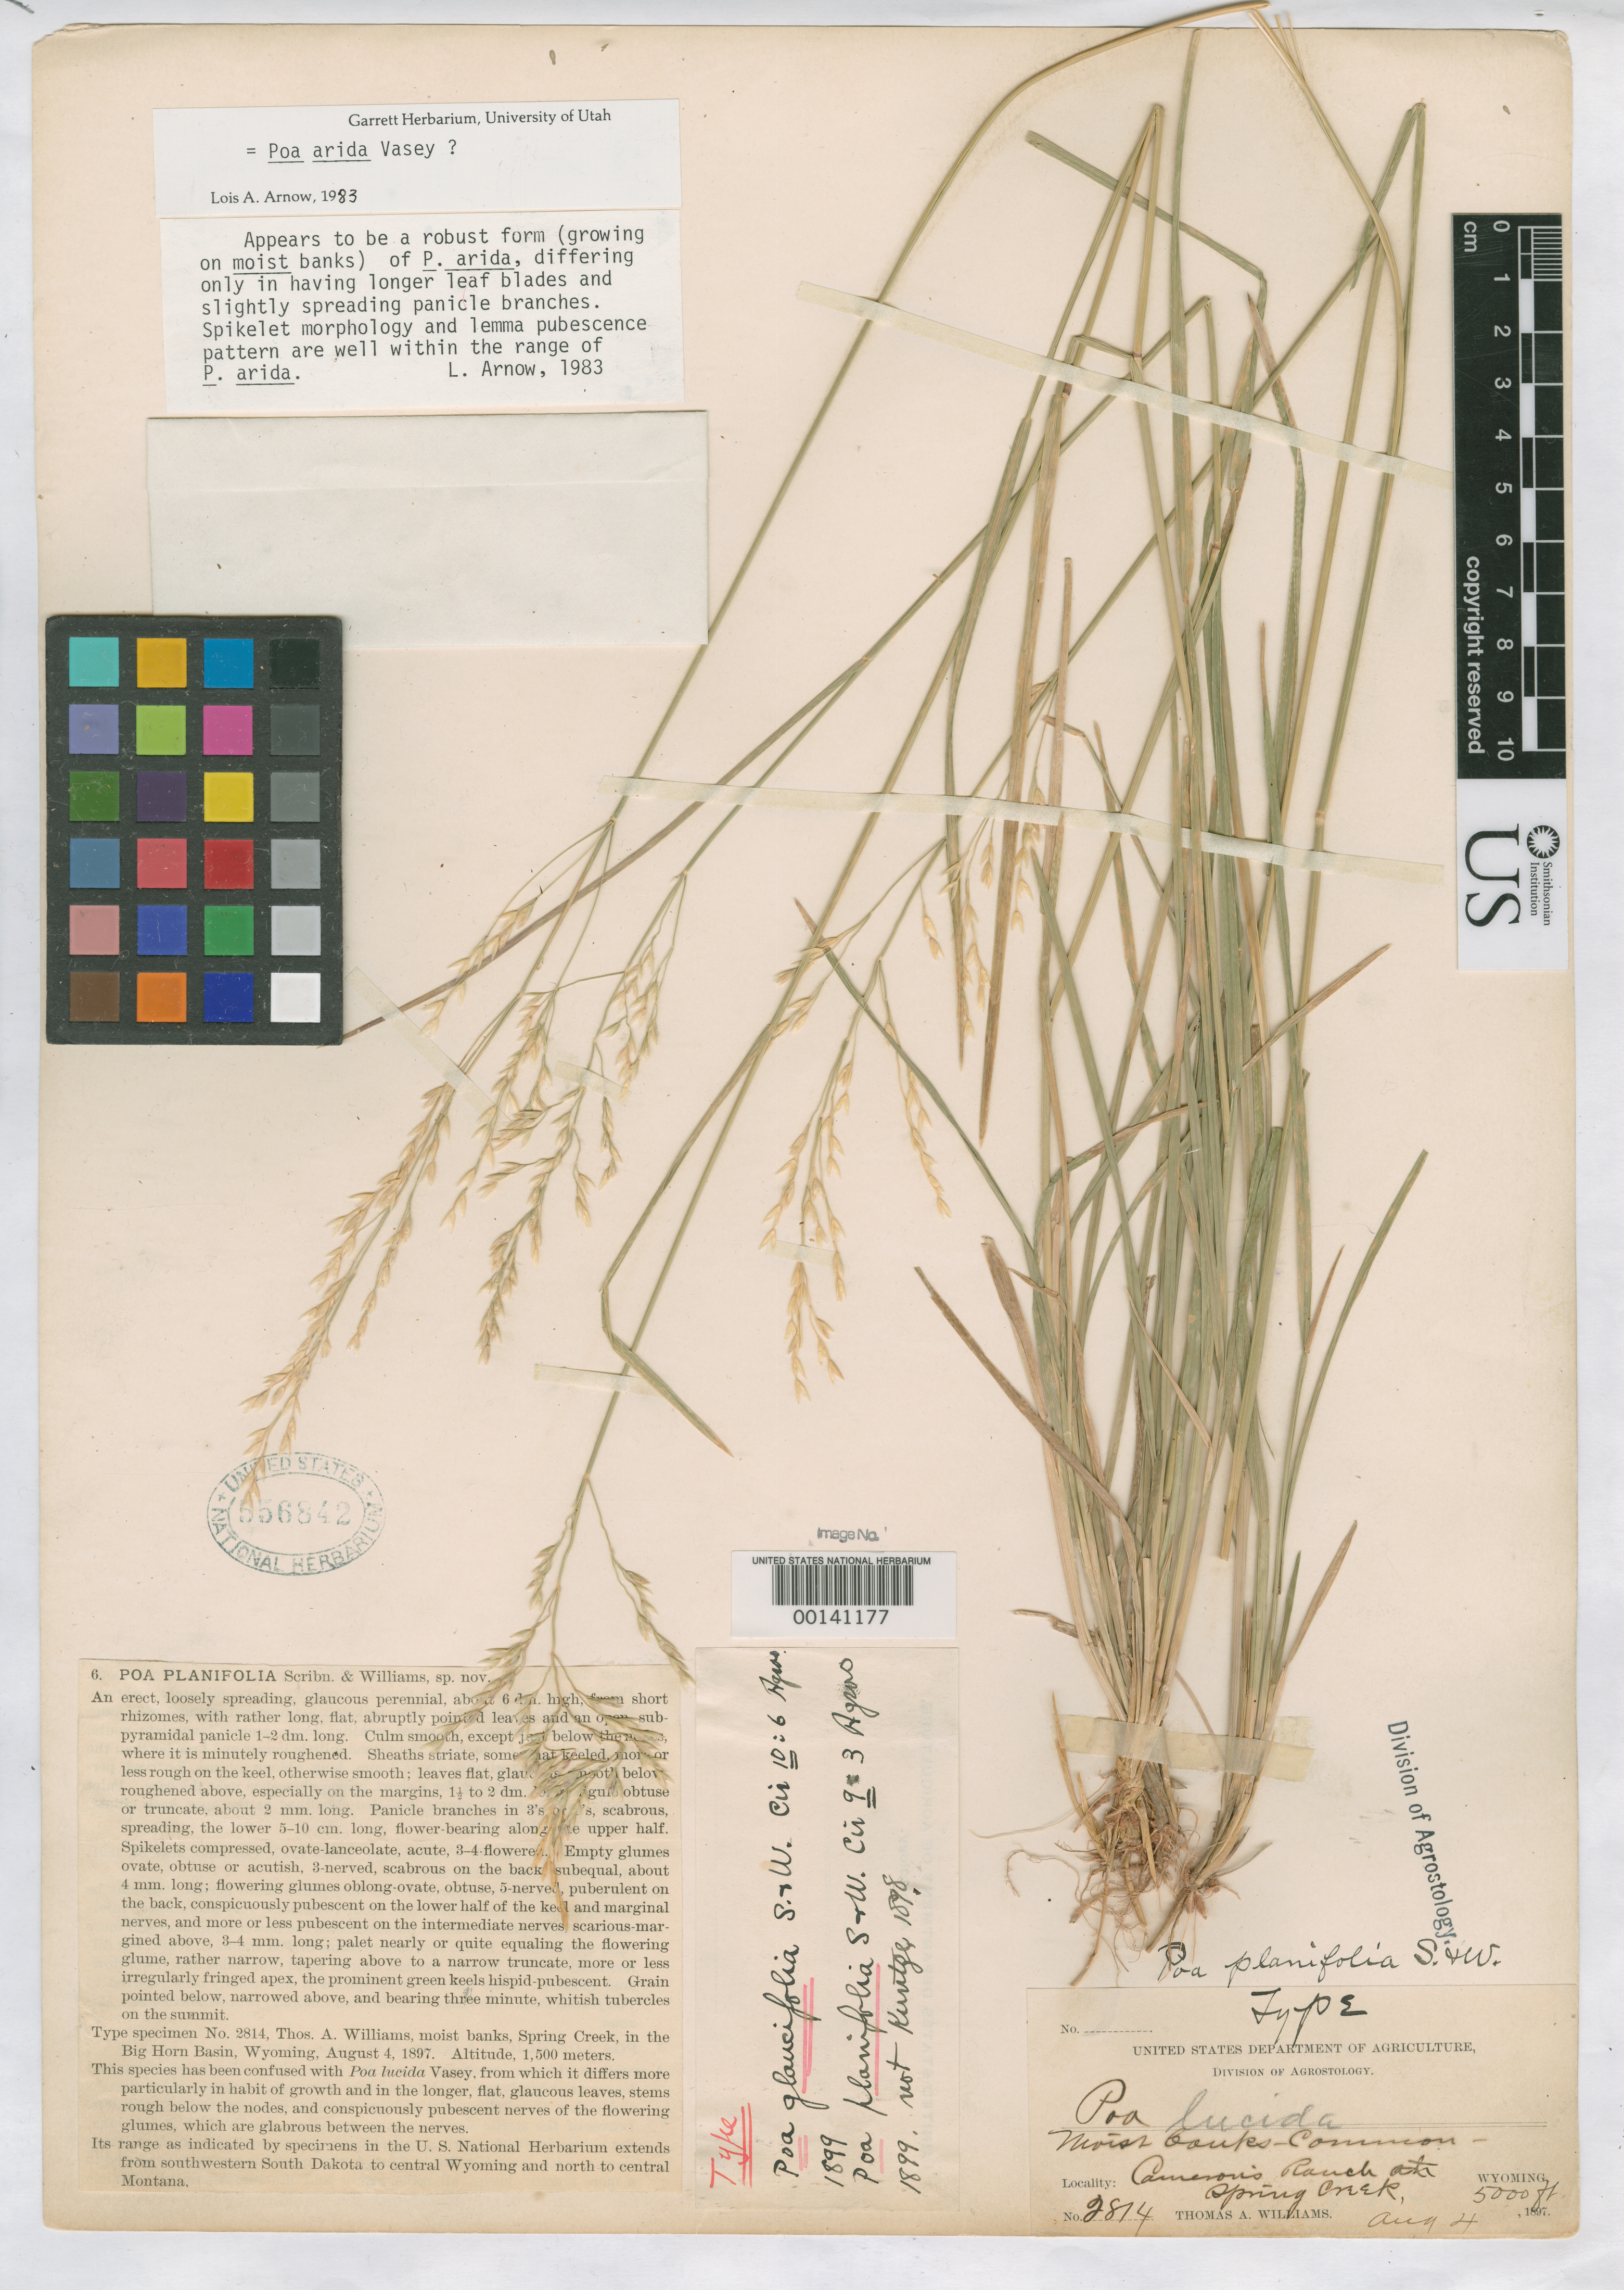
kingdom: Plantae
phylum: Tracheophyta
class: Liliopsida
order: Poales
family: Poaceae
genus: Poa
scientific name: Poa planifolia Scribn. & T.A. Williams, nom. illeg.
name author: Scribn. & T.A. Williams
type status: Isotype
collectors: T. A. Williams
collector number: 2814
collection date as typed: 04 Aug 1897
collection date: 1897-08-04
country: United States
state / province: Wyoming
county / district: Sheridan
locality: Spring Creek, in the Big Horn Basin.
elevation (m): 1500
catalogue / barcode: US 556842